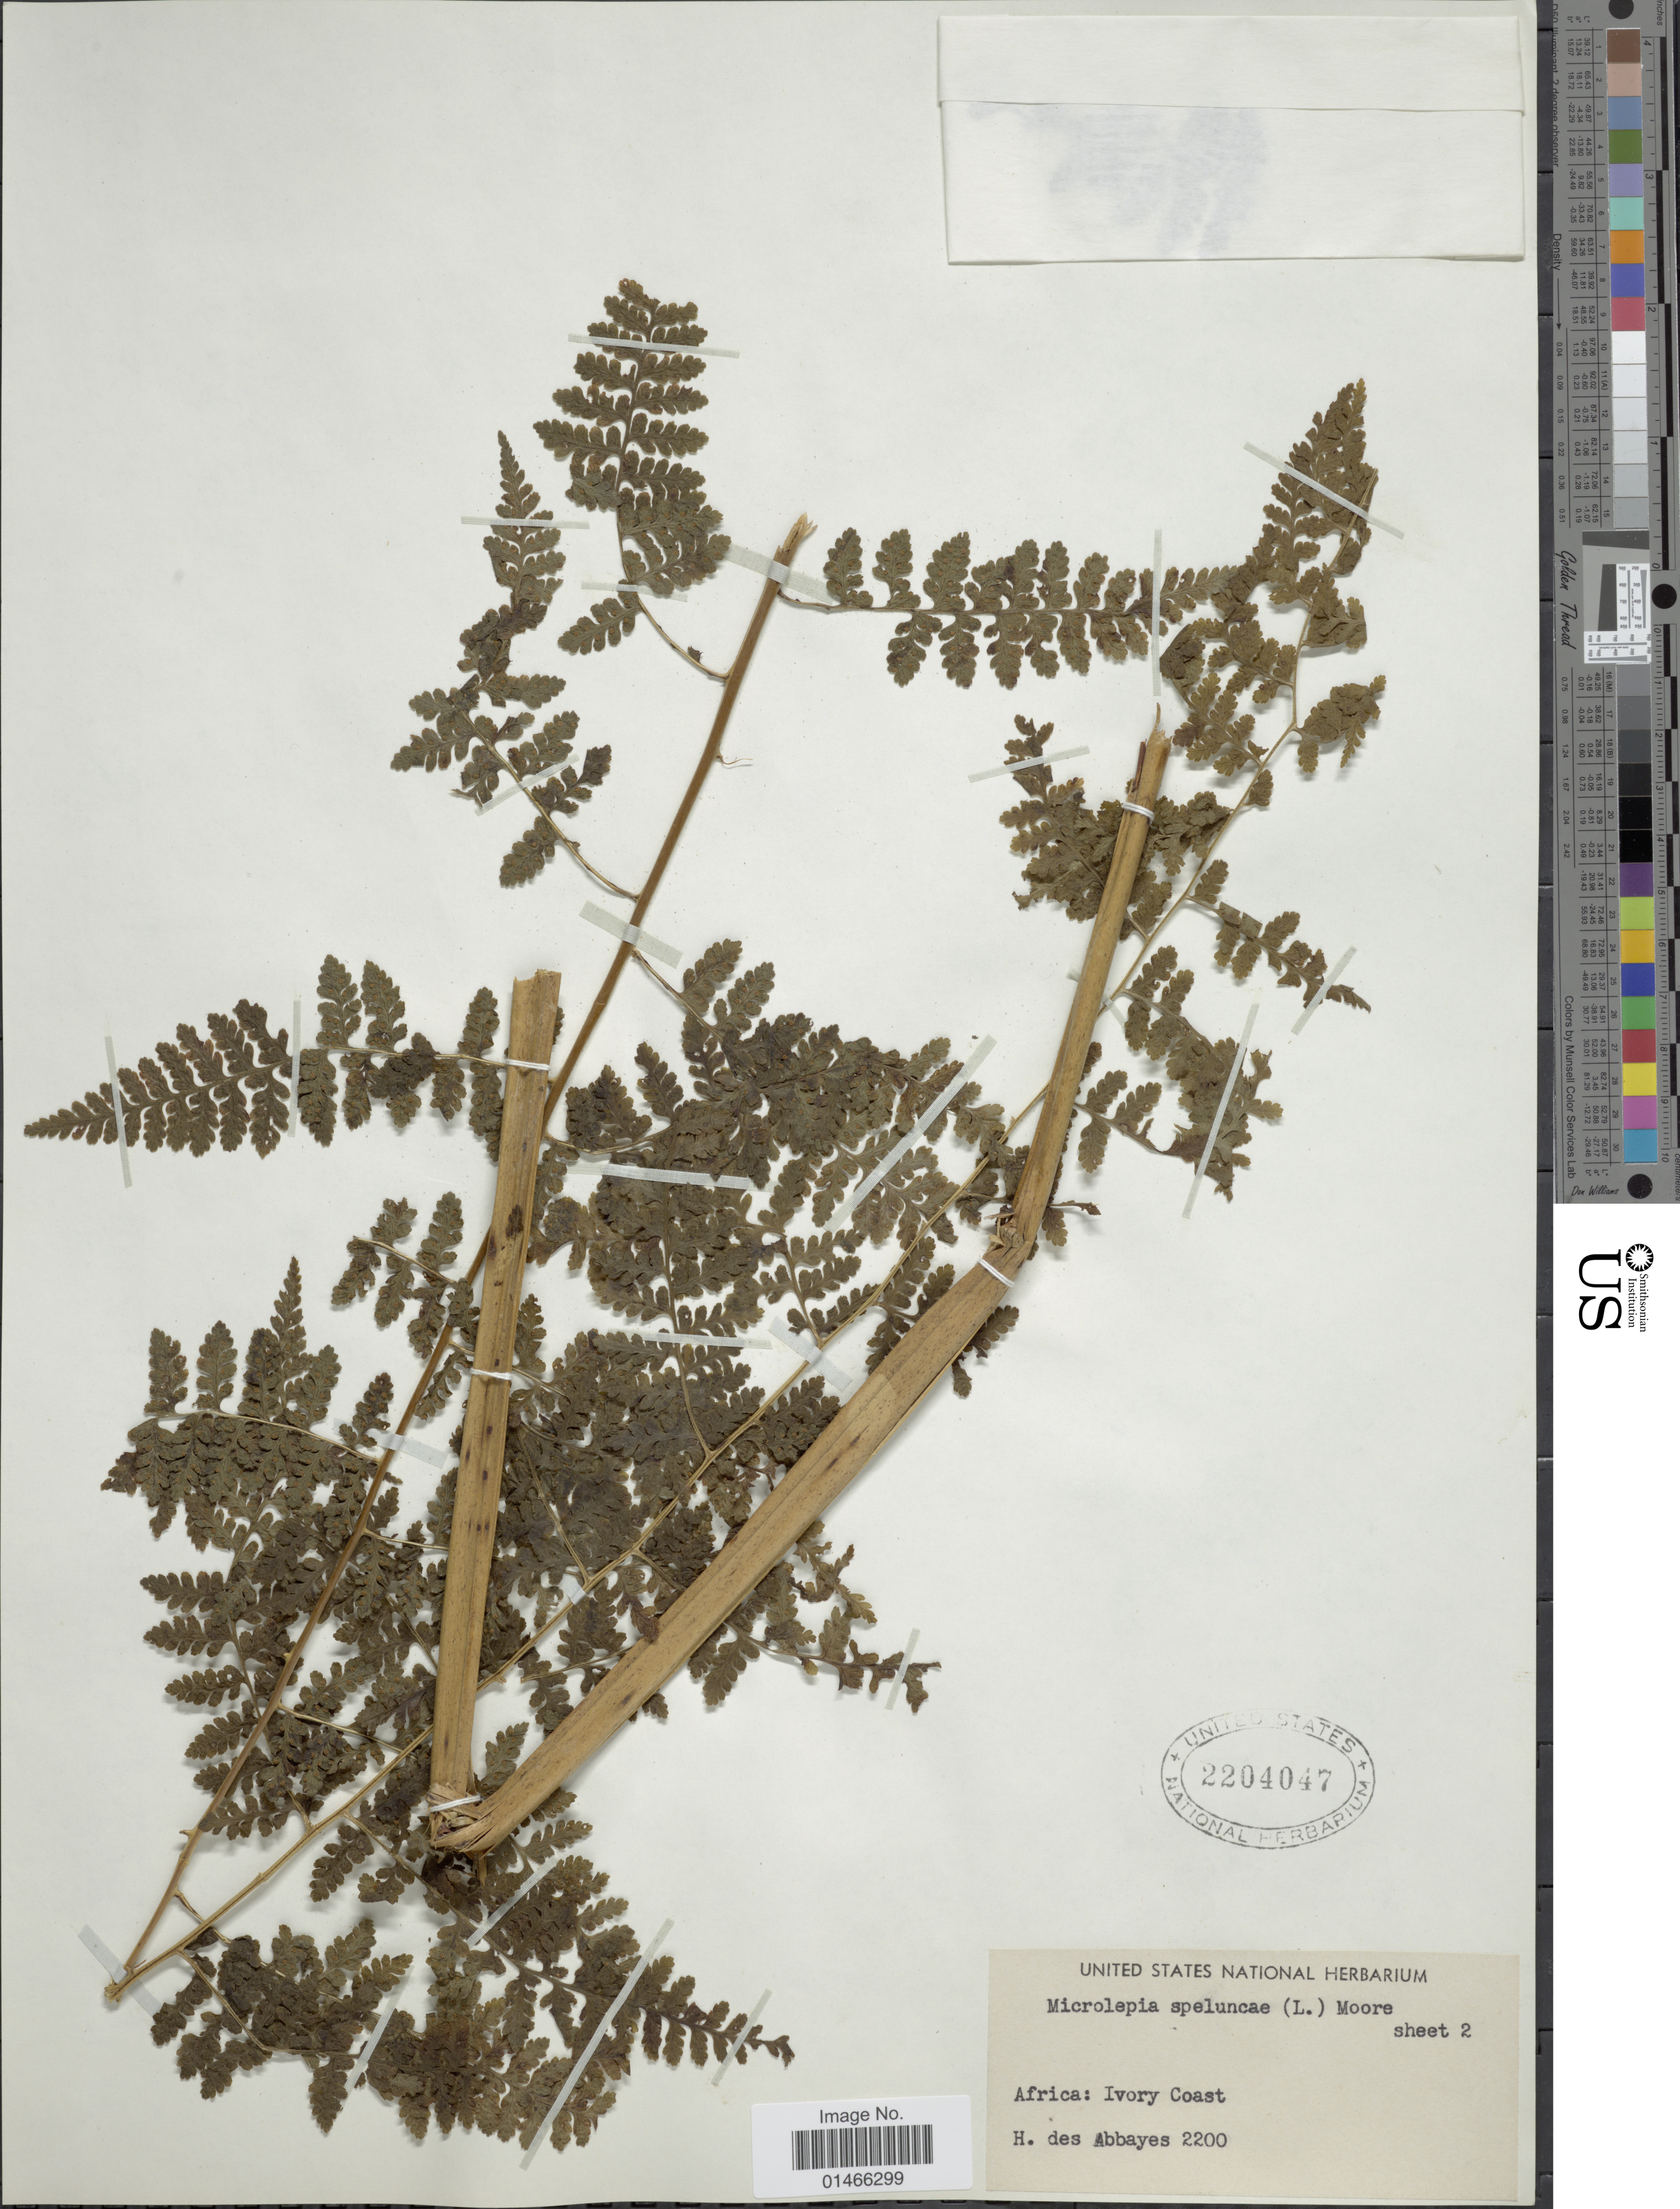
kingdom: Plantae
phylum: Tracheophyta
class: Polypodiopsida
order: Polypodiales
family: Dennstaedtiaceae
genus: Microlepia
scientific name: Microlepia speluncae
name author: (L.) T. Moore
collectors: H. R. Abbayes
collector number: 2200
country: Ivory Coast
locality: Africa.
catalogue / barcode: US 2204047